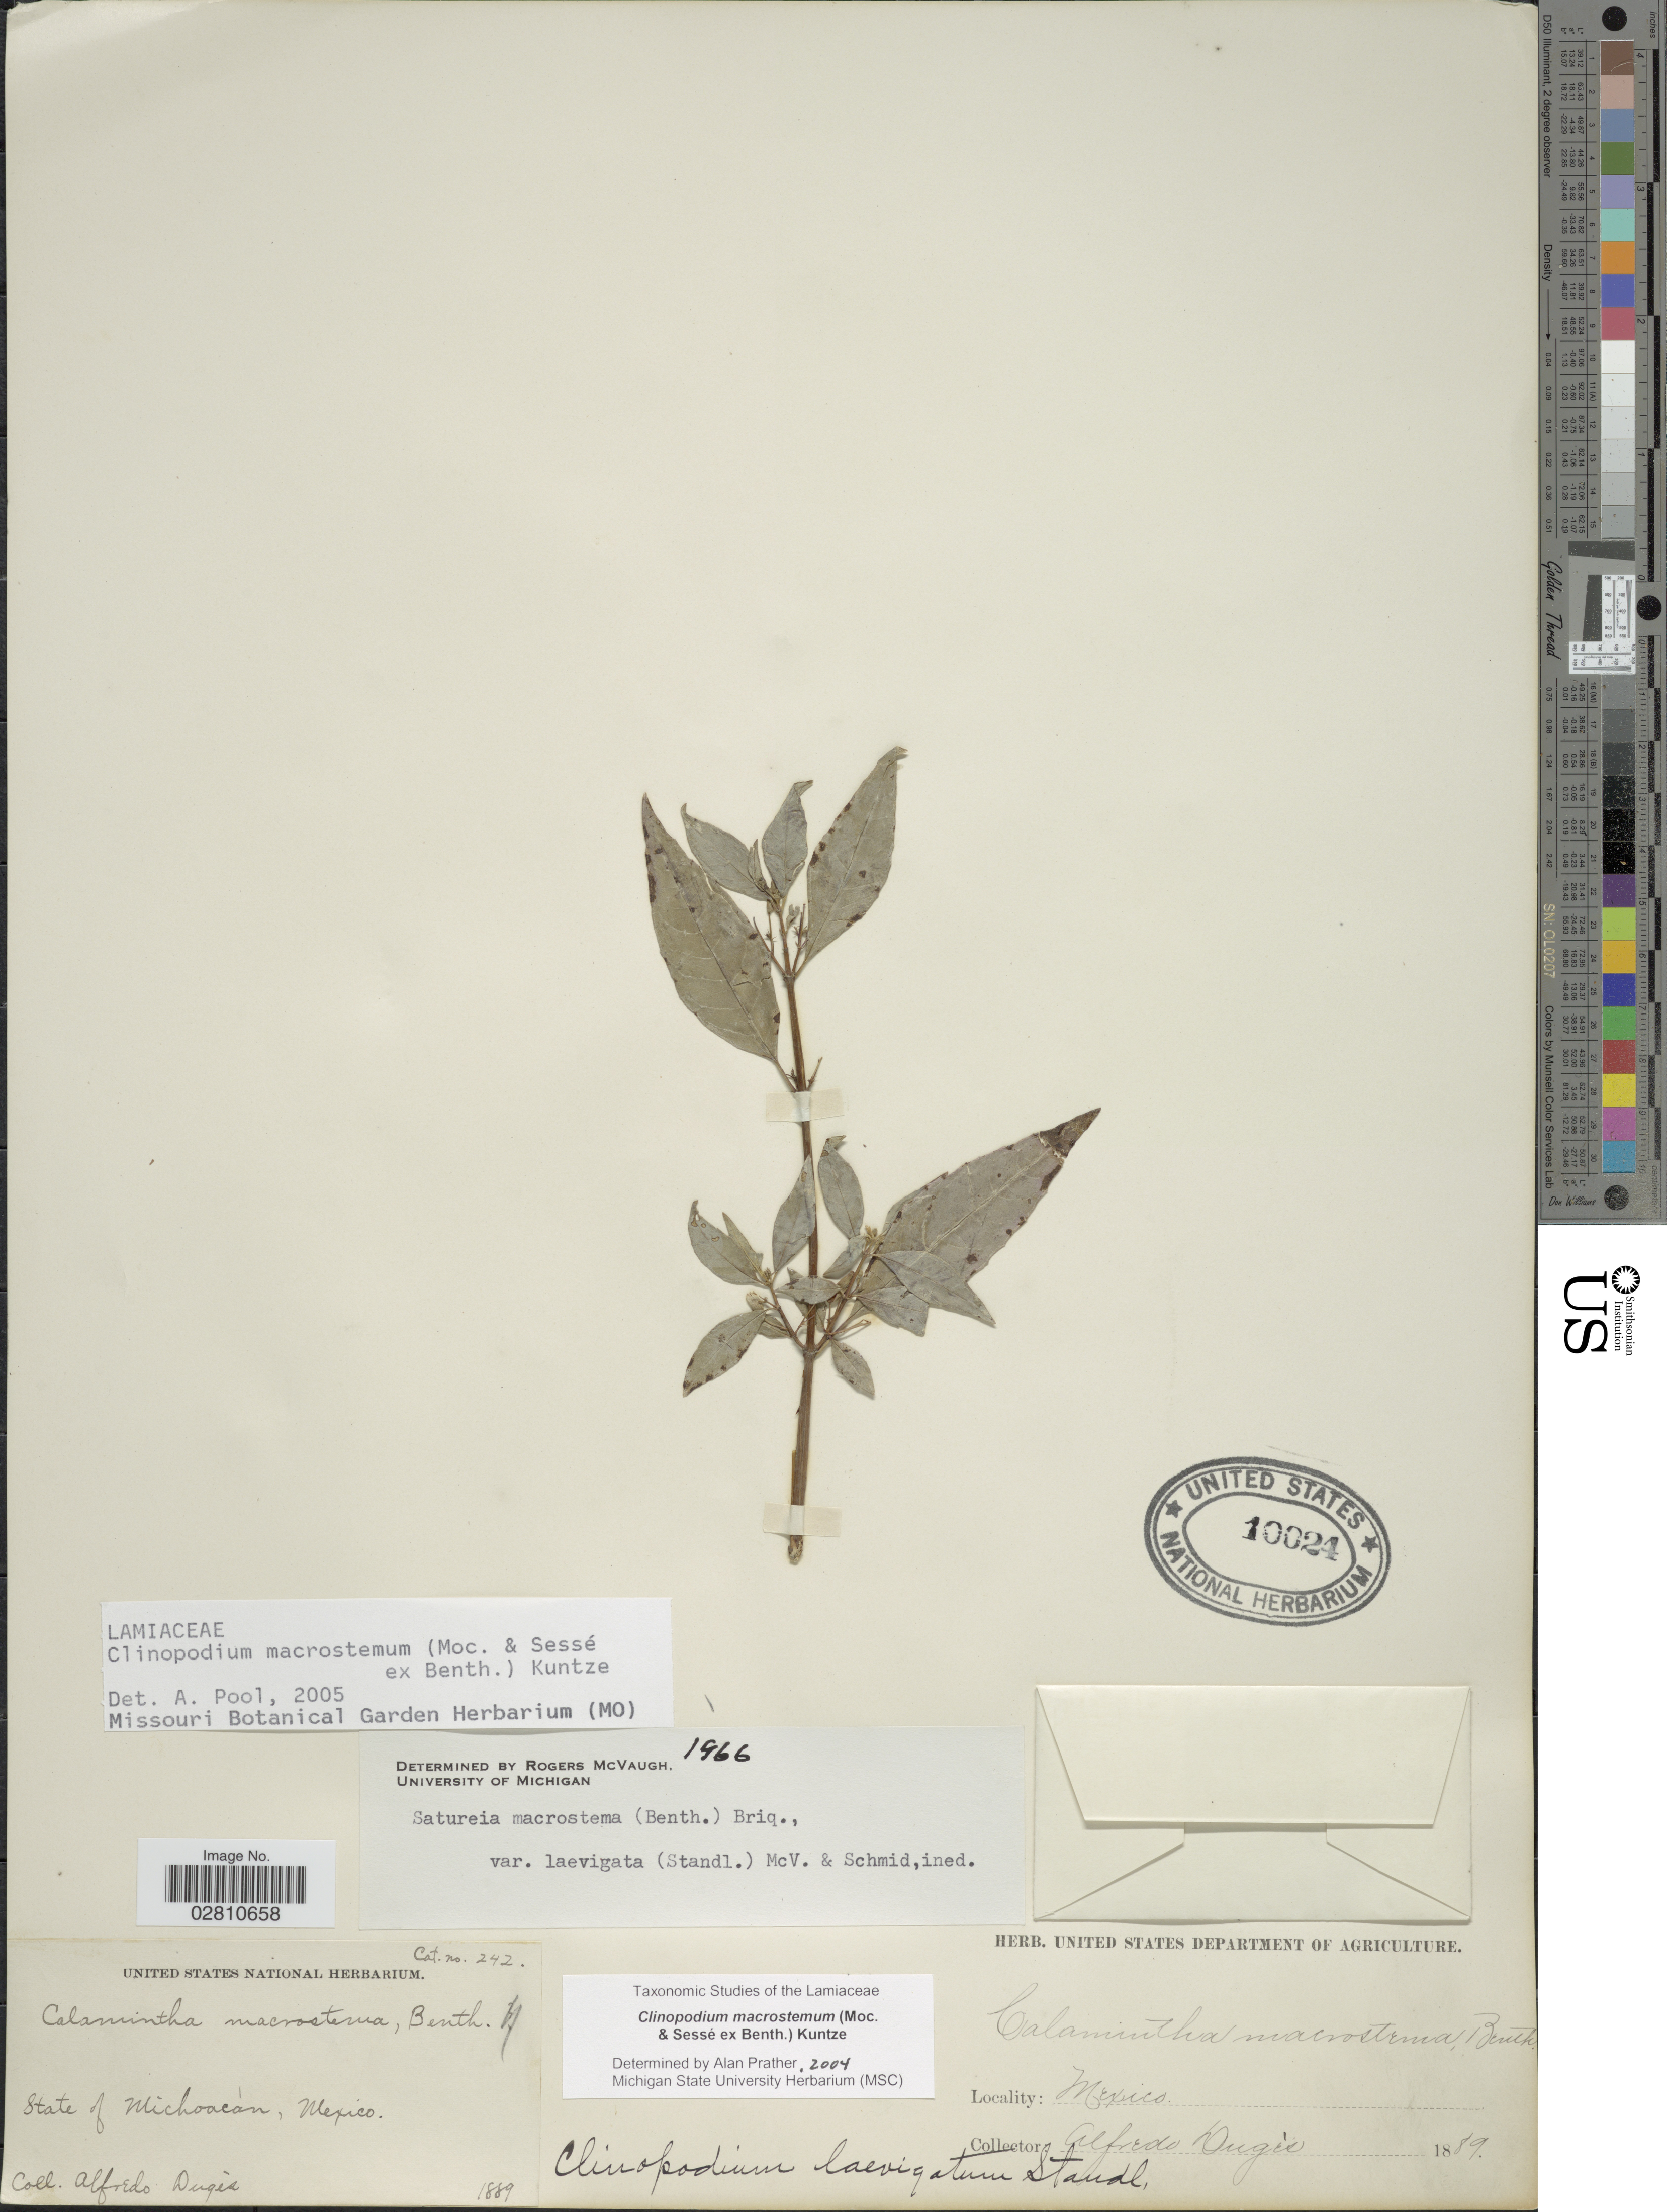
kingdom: Plantae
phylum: Tracheophyta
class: Magnoliopsida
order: Lamiales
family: Lamiaceae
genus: Clinopodium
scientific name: Clinopodium macrostemum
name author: (Moc. & Sessé ex Benth.) Kuntze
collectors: A. Dugès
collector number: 242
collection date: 1889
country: Mexico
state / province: Michoacán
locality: State of Michoacan, Mexico.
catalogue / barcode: US 10024